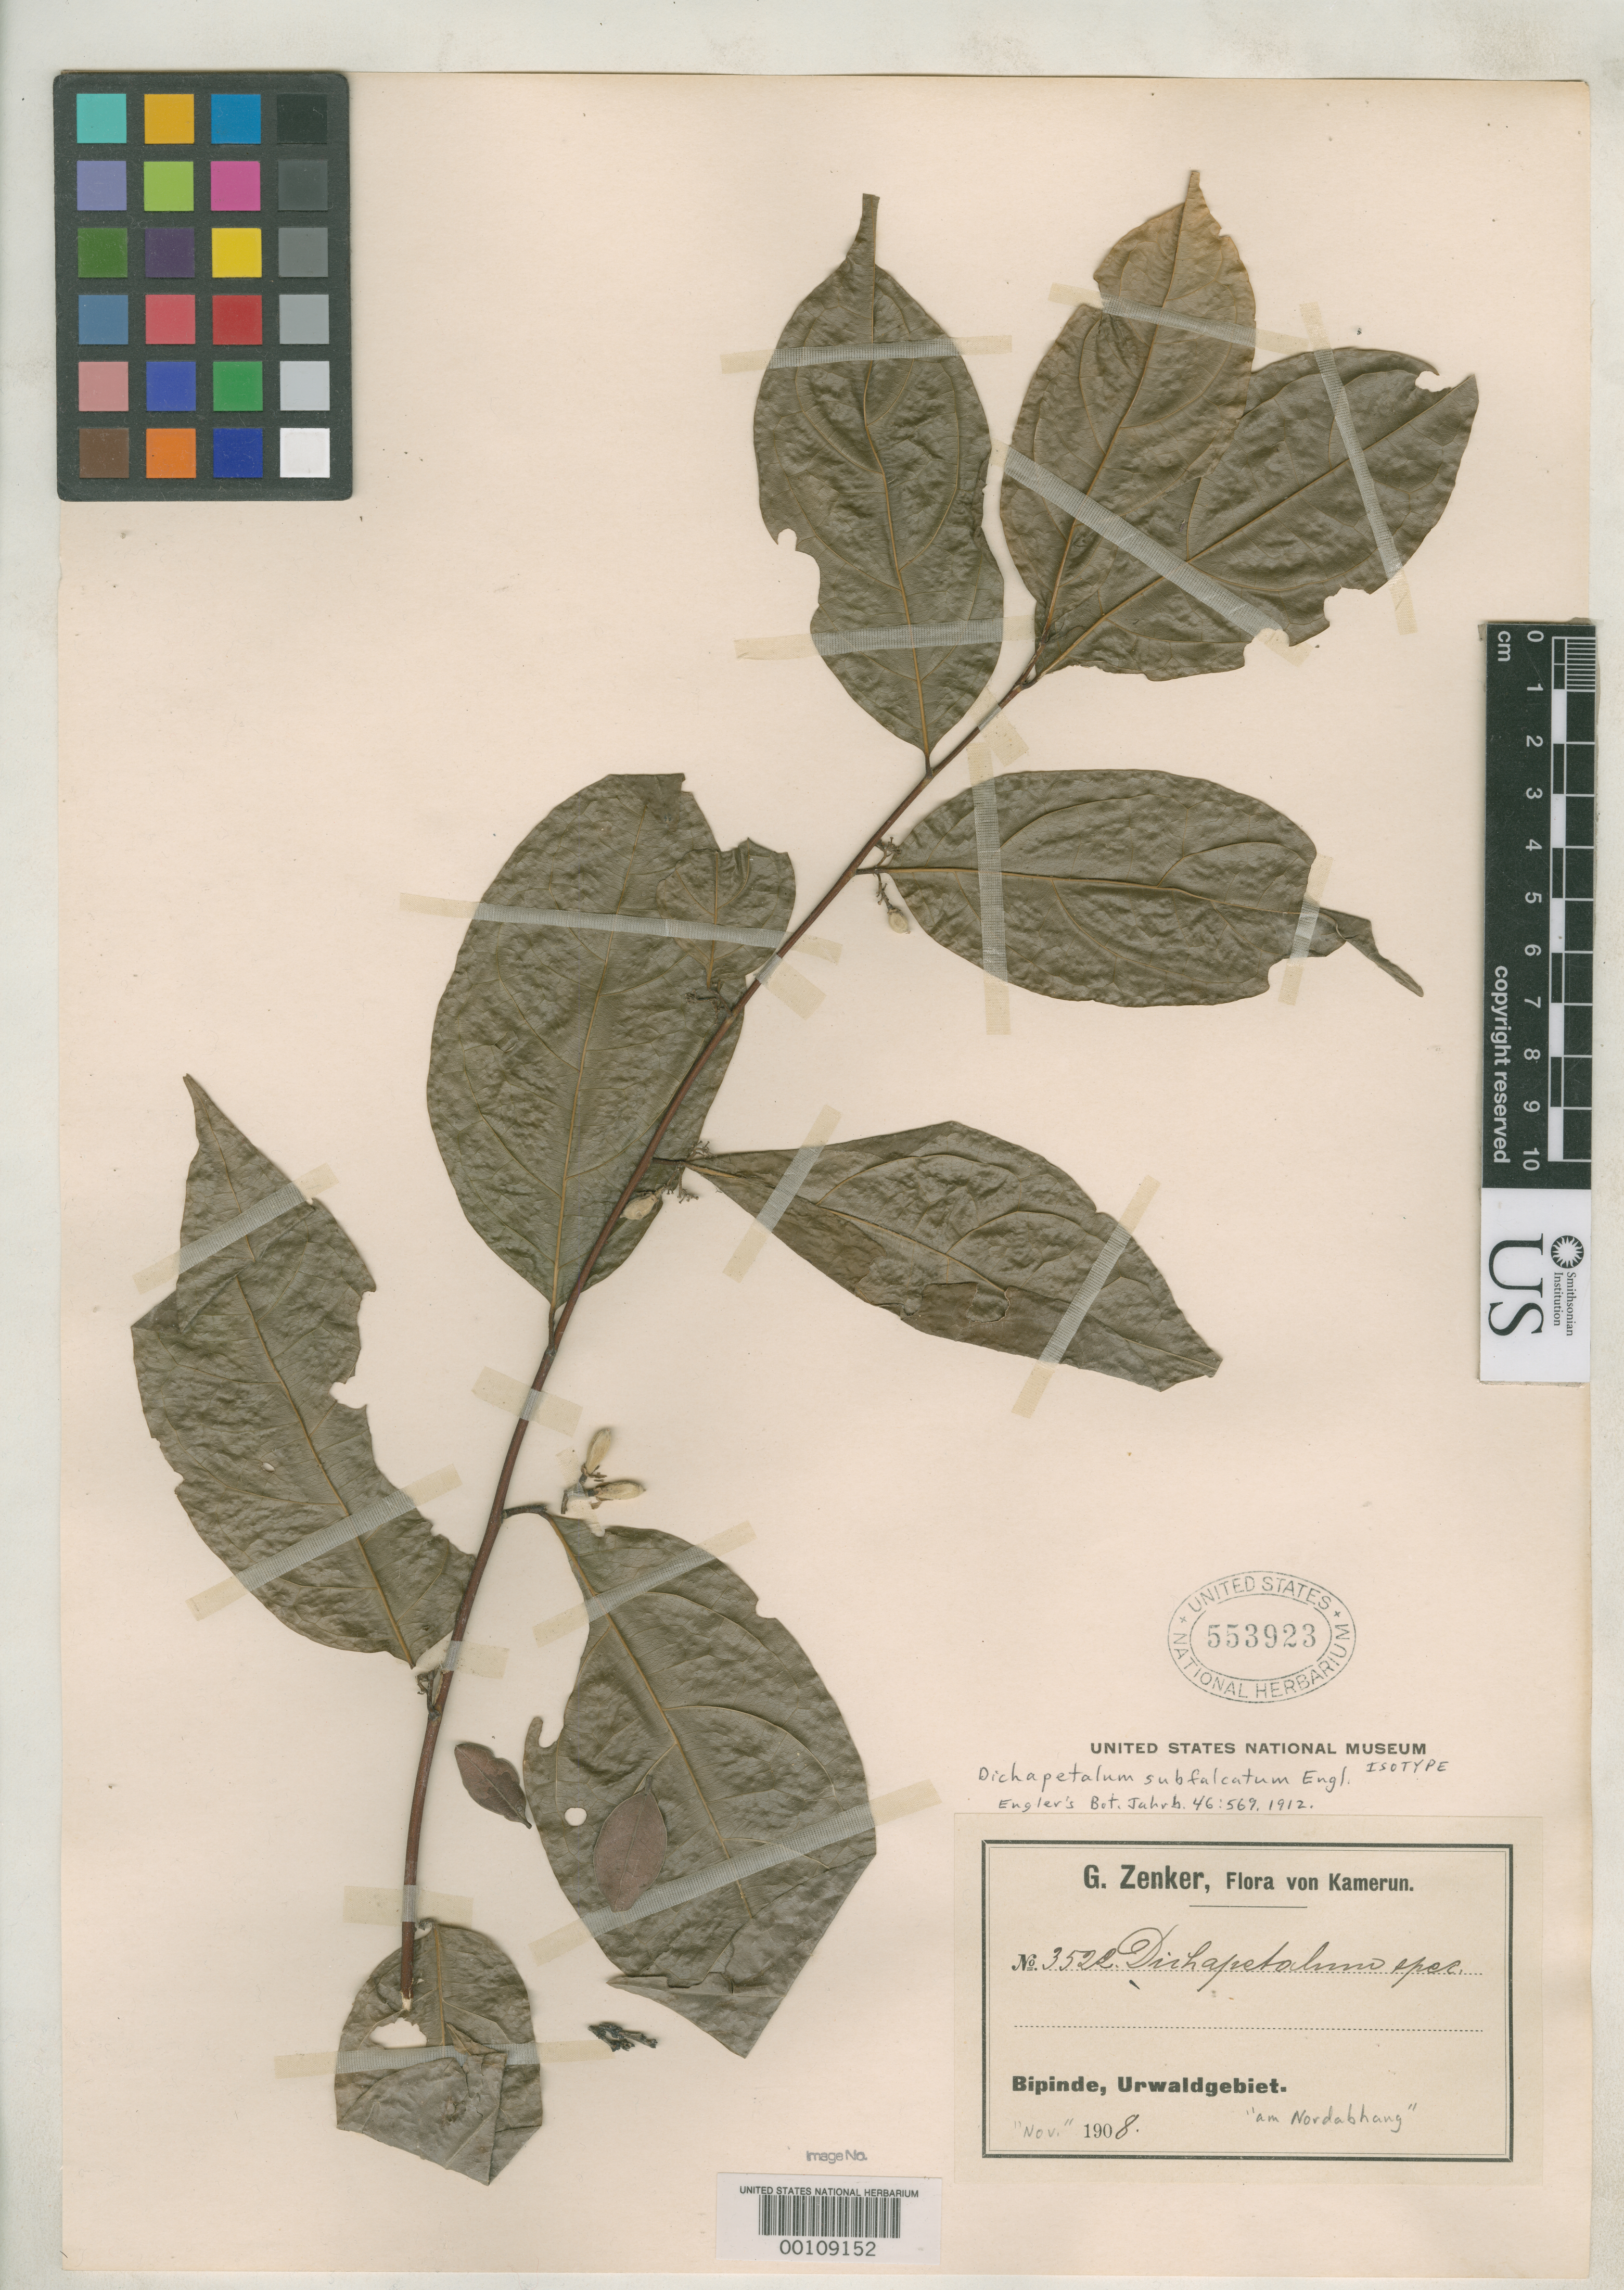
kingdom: Plantae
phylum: Tracheophyta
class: Magnoliopsida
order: Malpighiales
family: Dichapetalaceae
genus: Dichapetalum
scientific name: Dichapetalum subfalcatum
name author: Engl.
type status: Isotype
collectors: G. A. Zenker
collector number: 3522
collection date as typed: Nov 1907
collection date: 1907-11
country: Cameroon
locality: Near Mimfia.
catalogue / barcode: US 553923